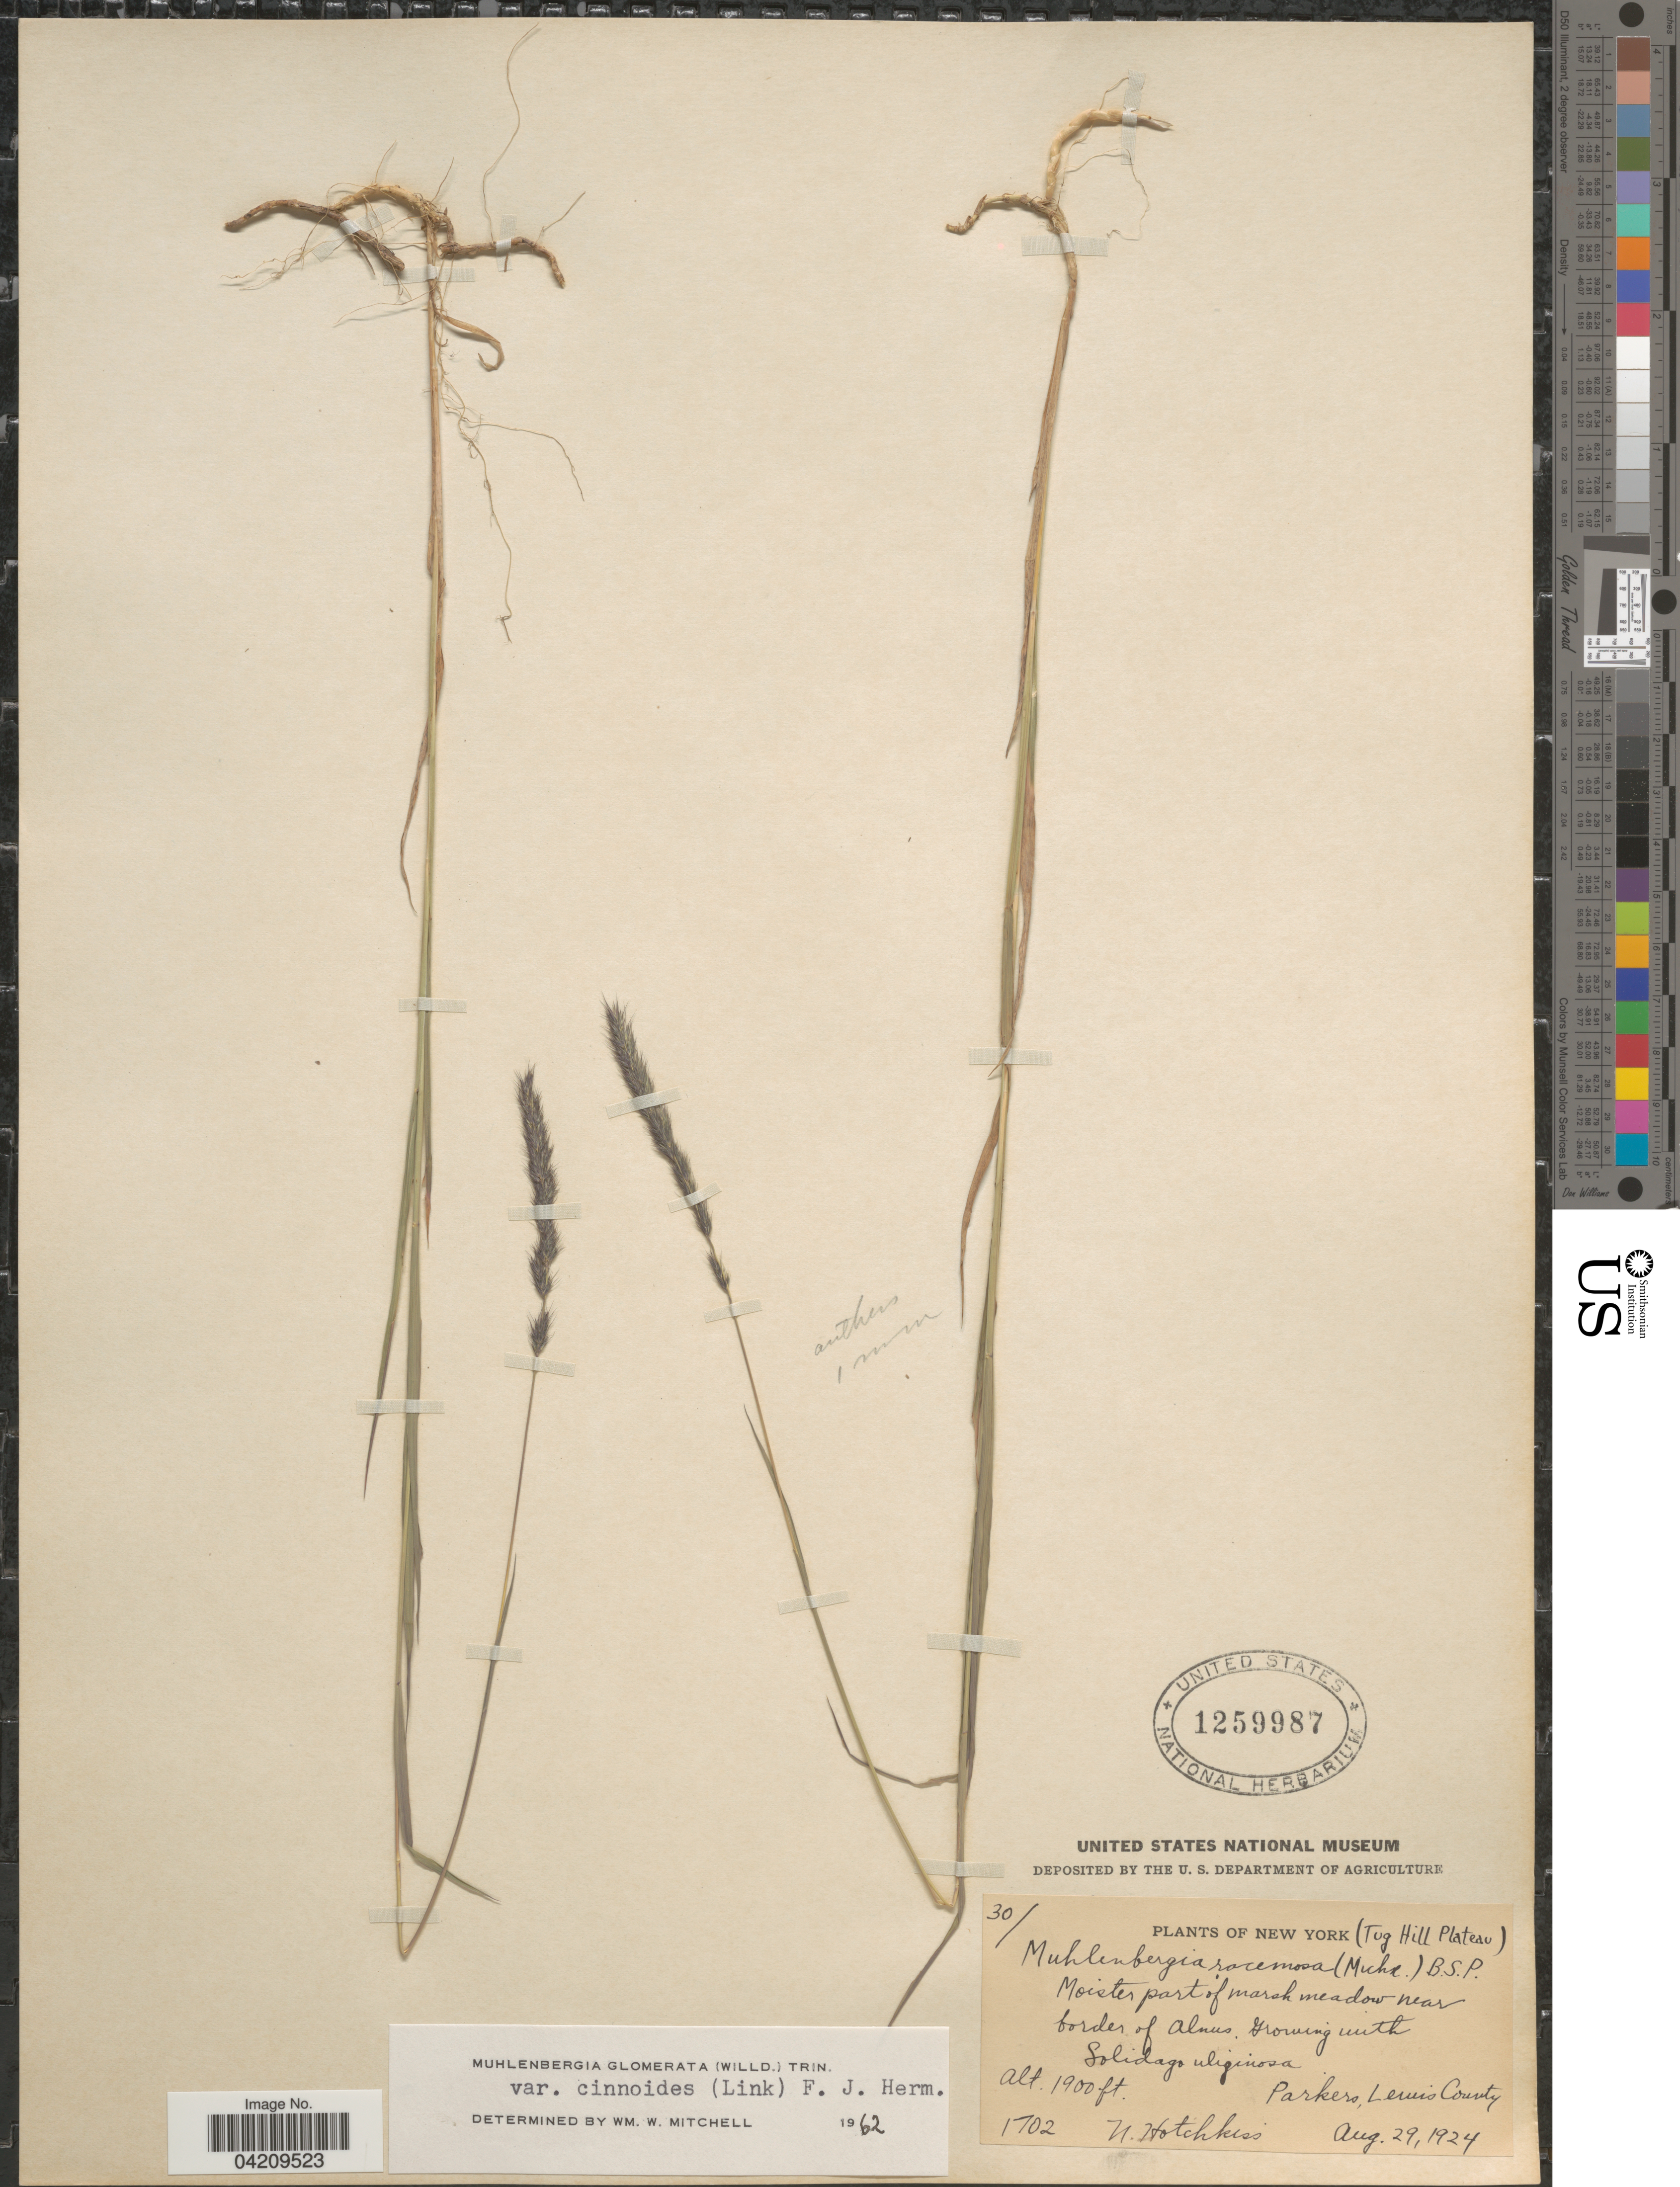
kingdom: Plantae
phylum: Tracheophyta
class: Liliopsida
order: Poales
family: Poaceae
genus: Muhlenbergia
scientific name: Muhlenbergia glomerata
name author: (Willd.) Trin.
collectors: N. Hotchkiss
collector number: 1702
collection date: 1924-08-29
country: United States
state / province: New York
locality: (Tog Hill Plateau). Parkers, Lewis County.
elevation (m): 579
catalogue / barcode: US 1259987